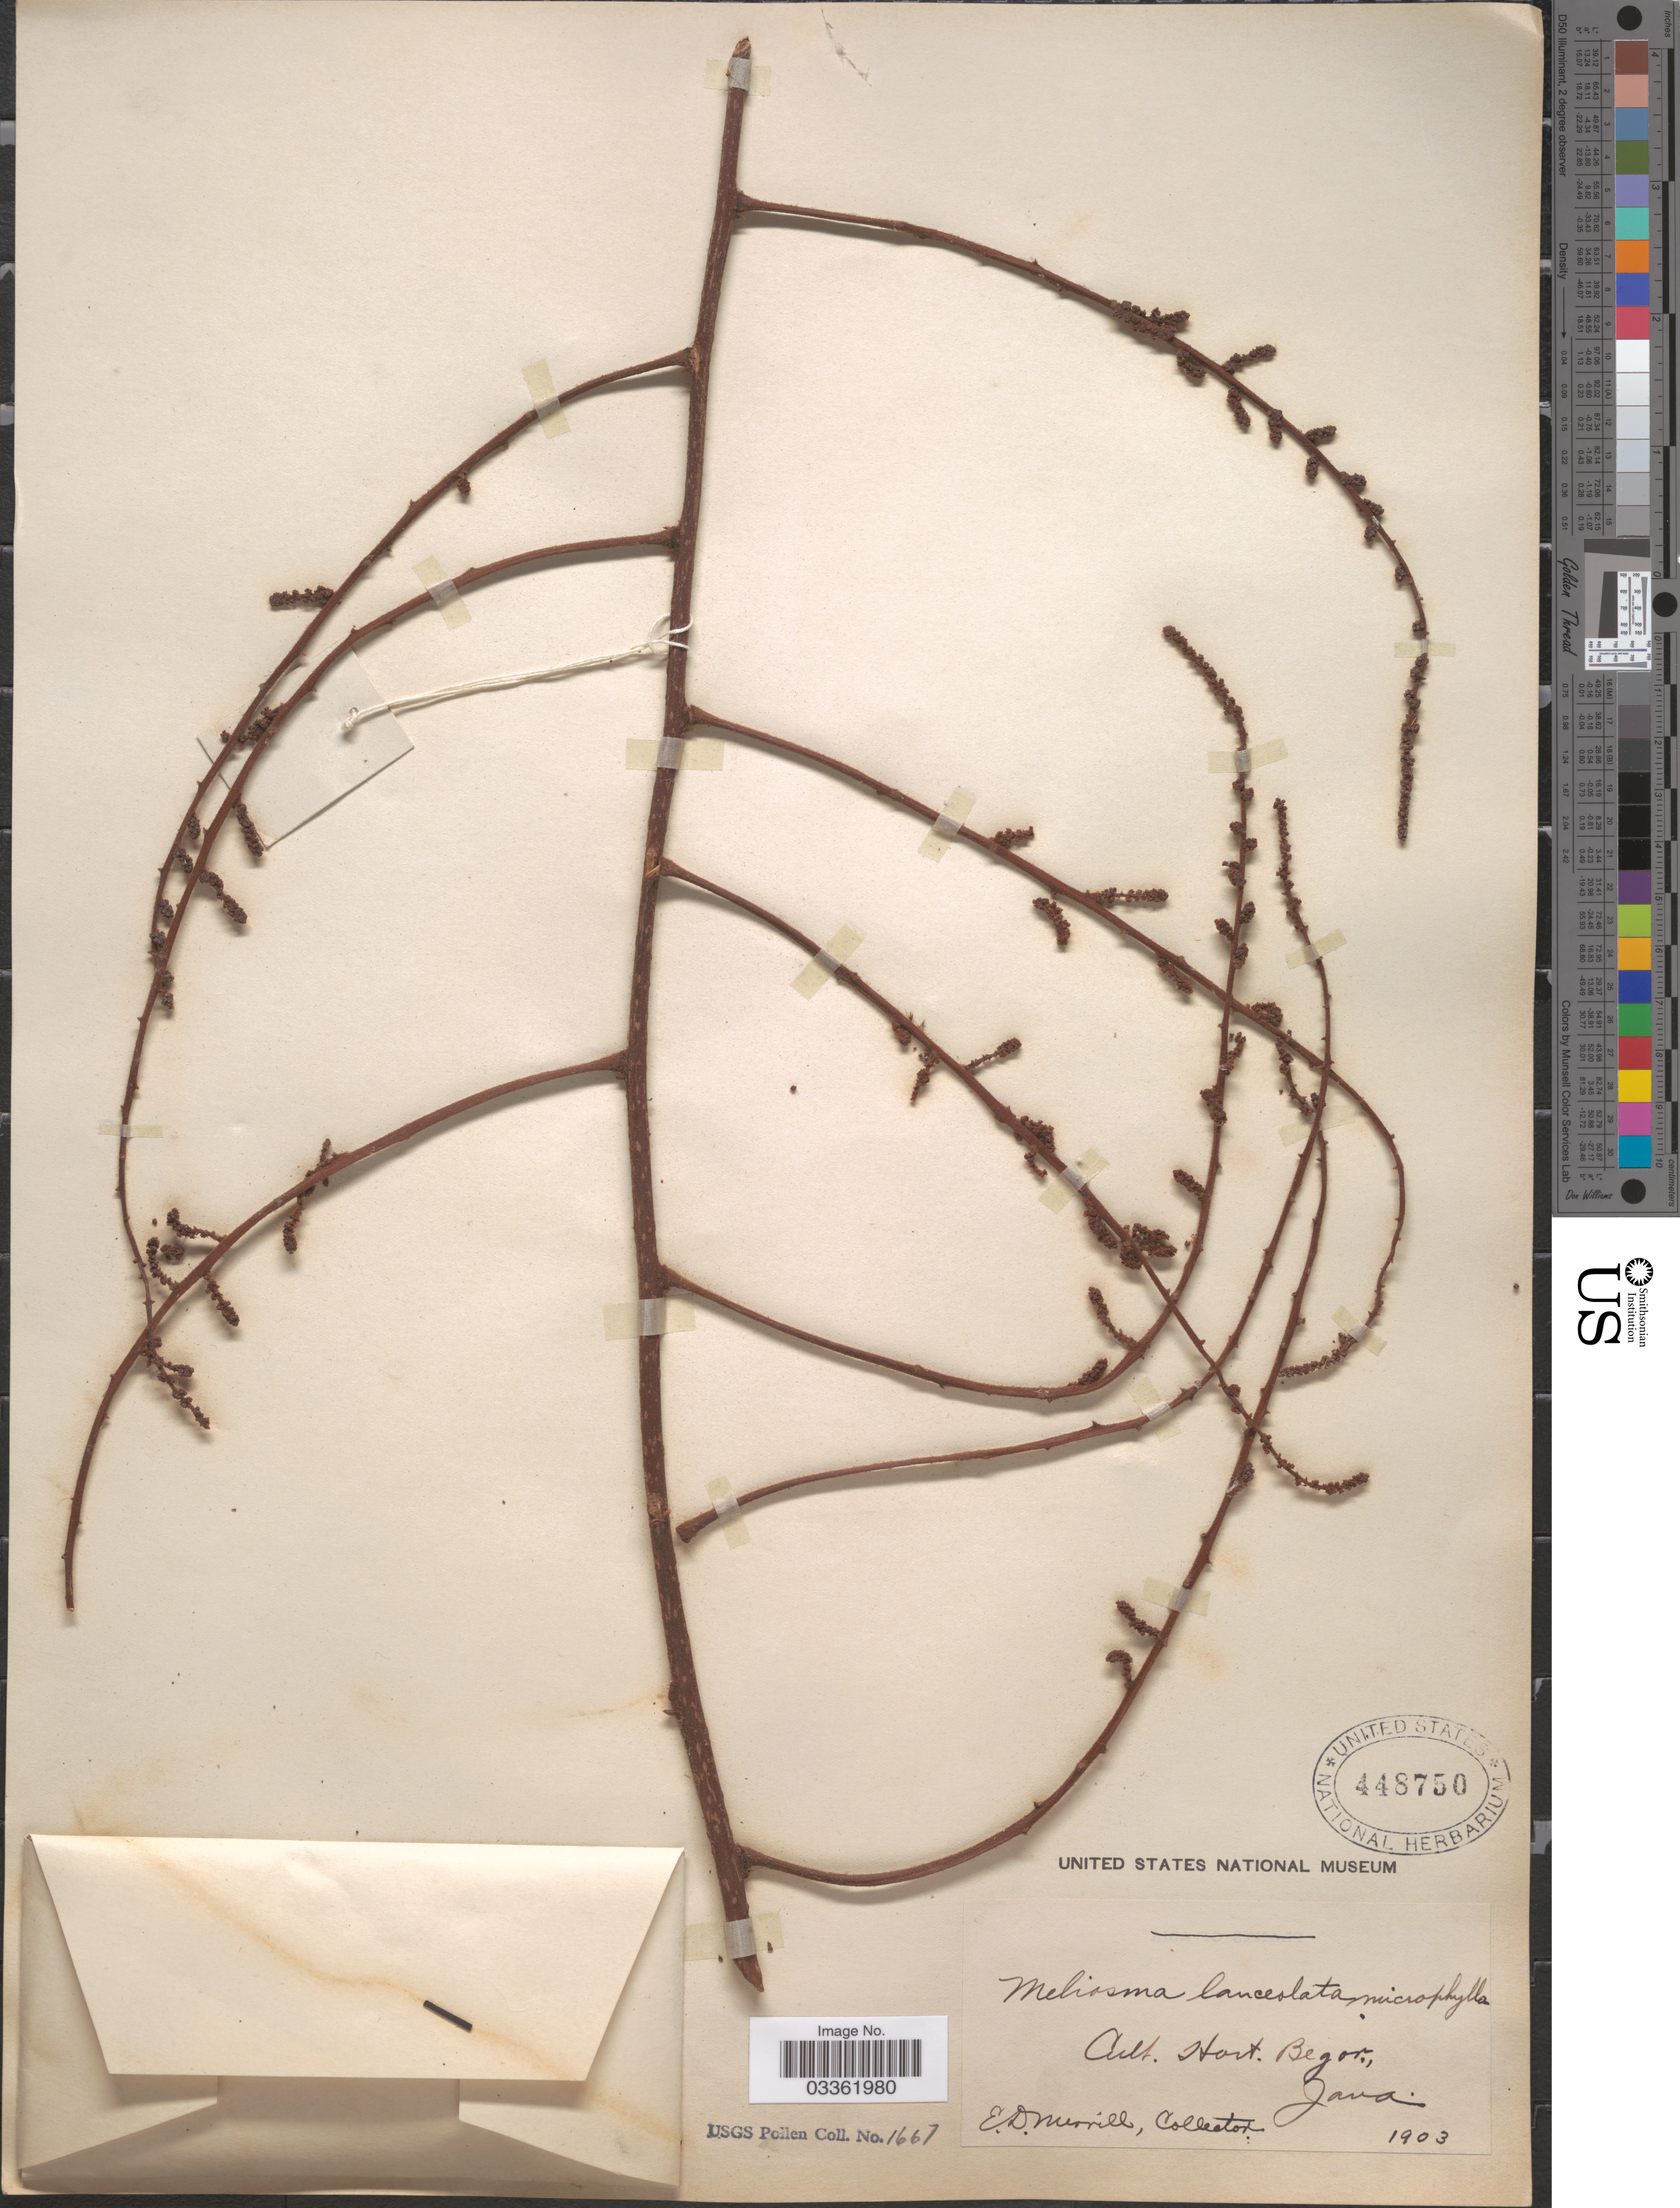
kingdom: Plantae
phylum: Tracheophyta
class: Magnoliopsida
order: Proteales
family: Sabiaceae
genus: Meliosma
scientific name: Meliosma lanceolata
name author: Blume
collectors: E. D. Merrill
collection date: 1903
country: Indonesia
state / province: Java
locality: Hort. Bogor.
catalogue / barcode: US 448750